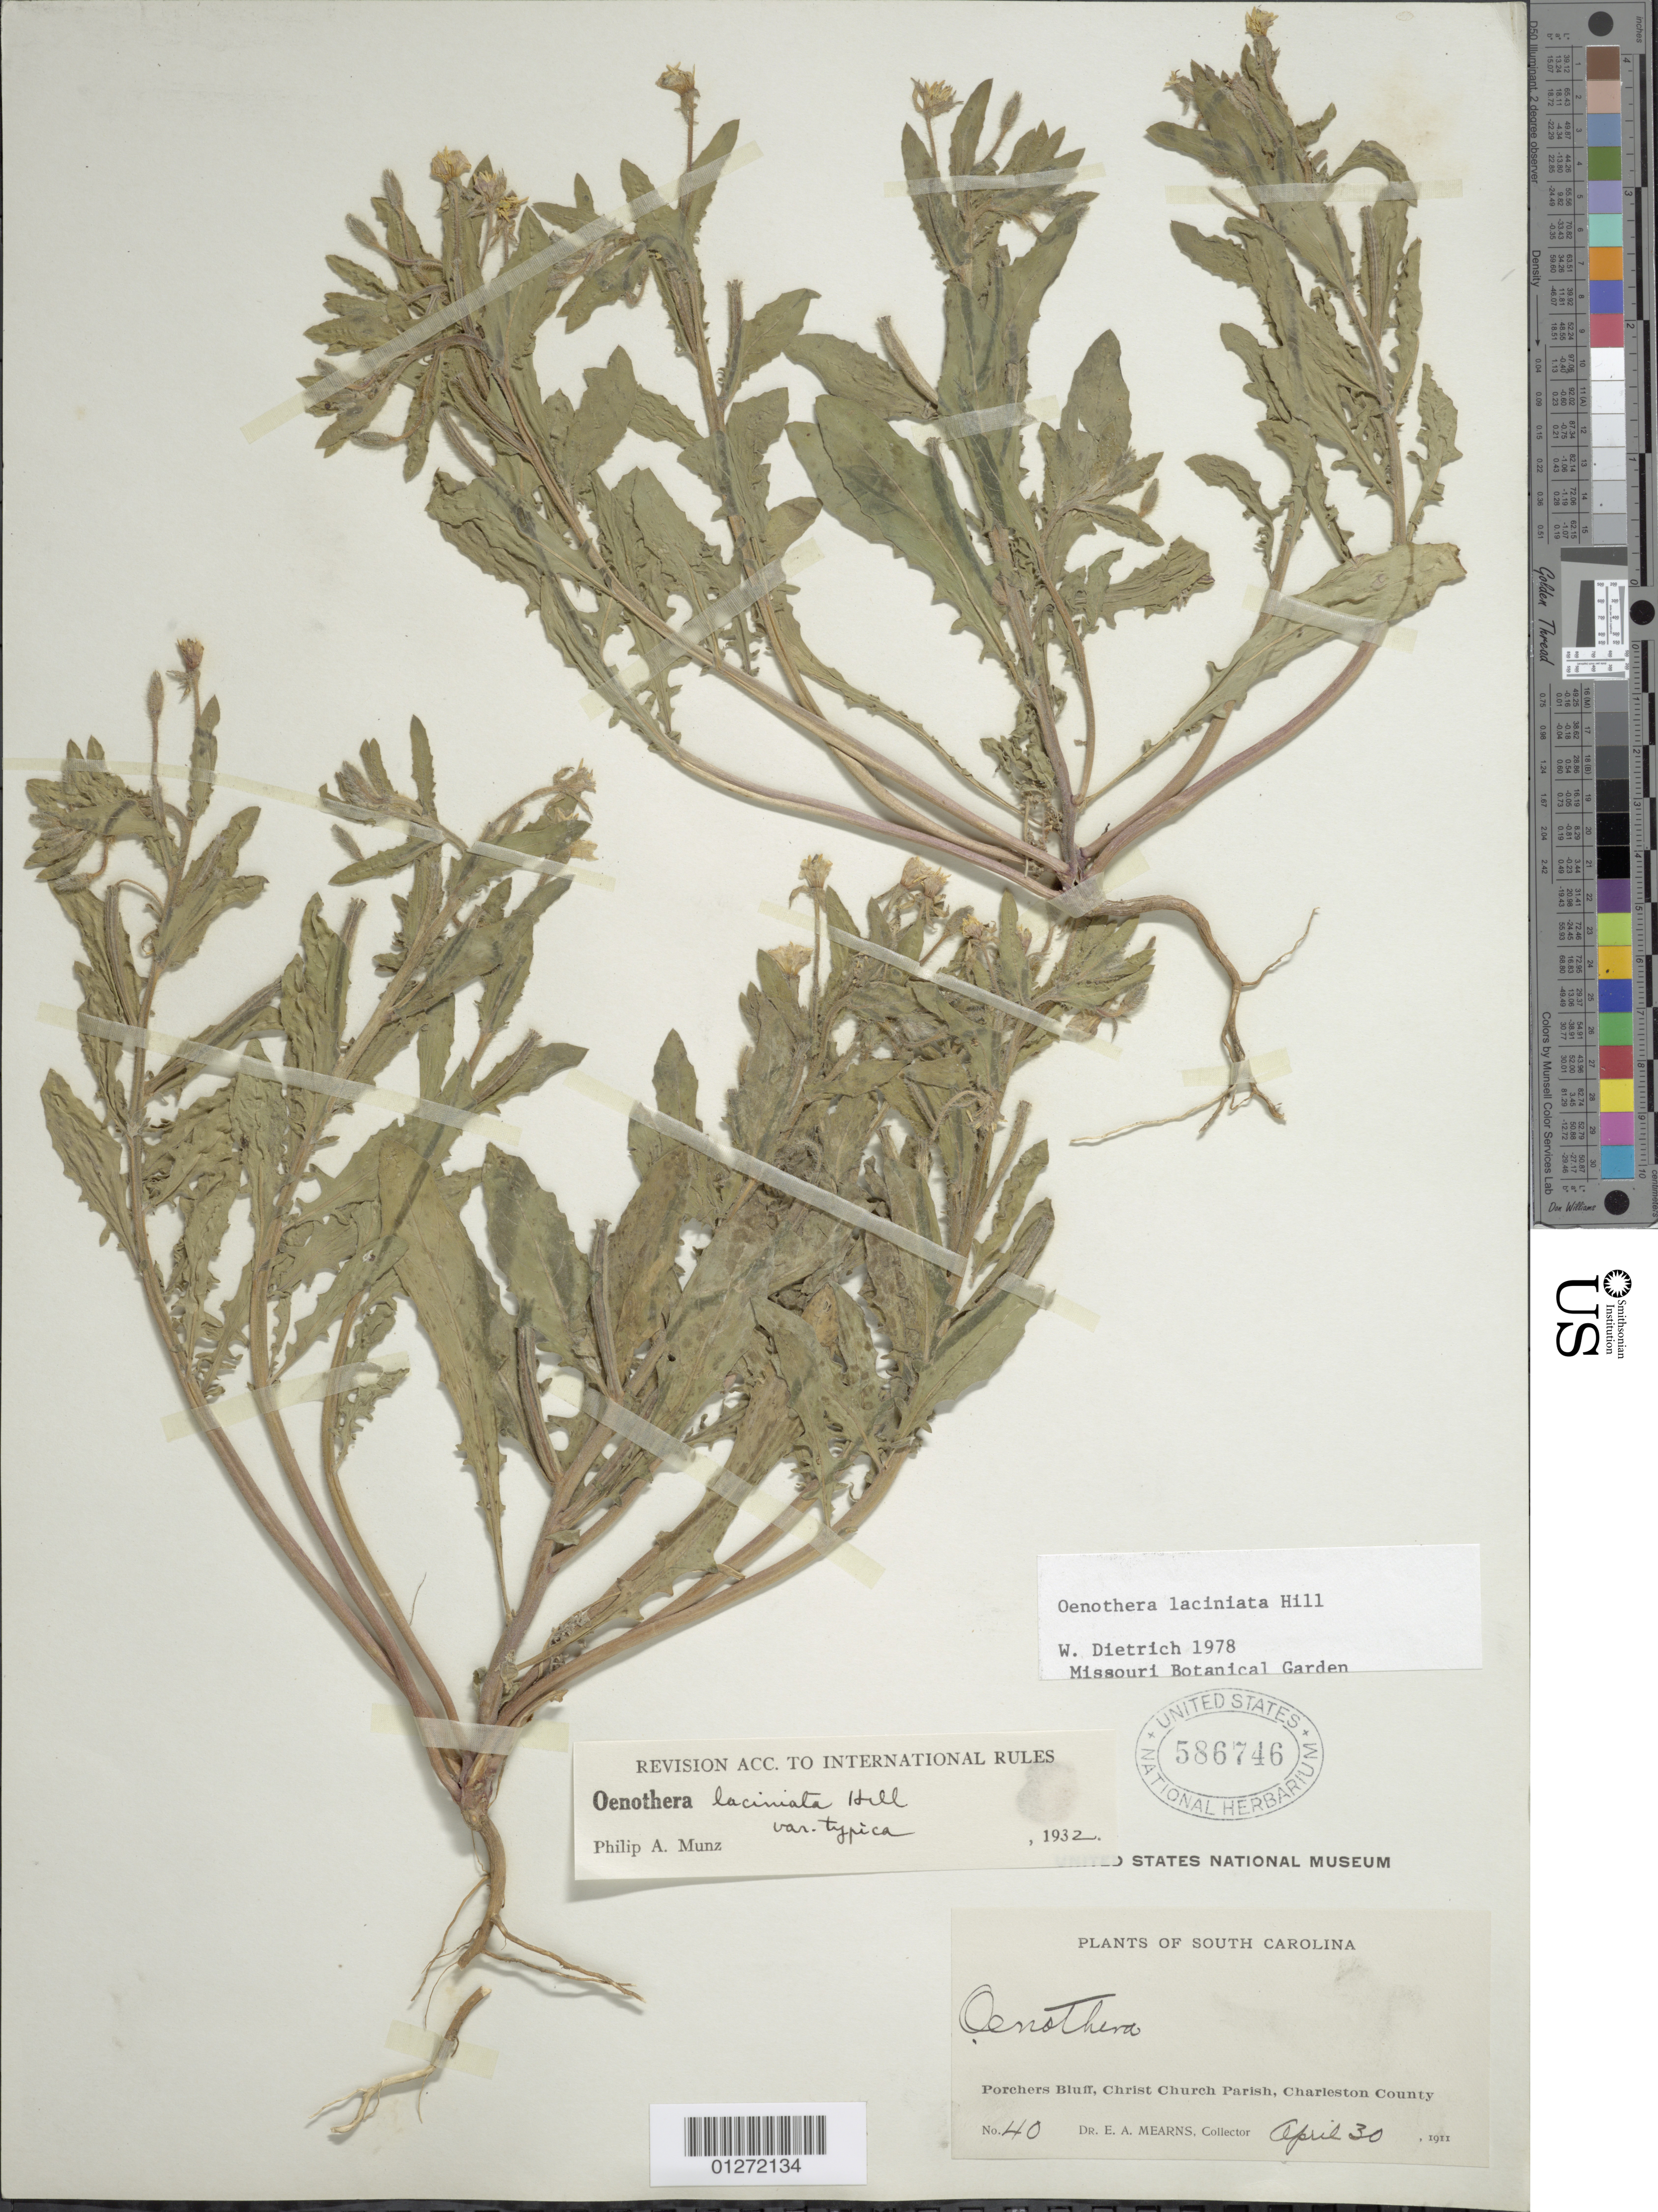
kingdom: Plantae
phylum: Tracheophyta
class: Magnoliopsida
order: Myrtales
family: Onagraceae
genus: Oenothera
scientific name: Oenothera laciniata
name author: Hill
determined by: Dietrich, W.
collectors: E. A. Mearns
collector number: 40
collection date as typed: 30 Apr 1911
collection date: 1911-04-30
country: United States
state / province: South Carolina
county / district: Charleston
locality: Porcher's bluff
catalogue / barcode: US 586746